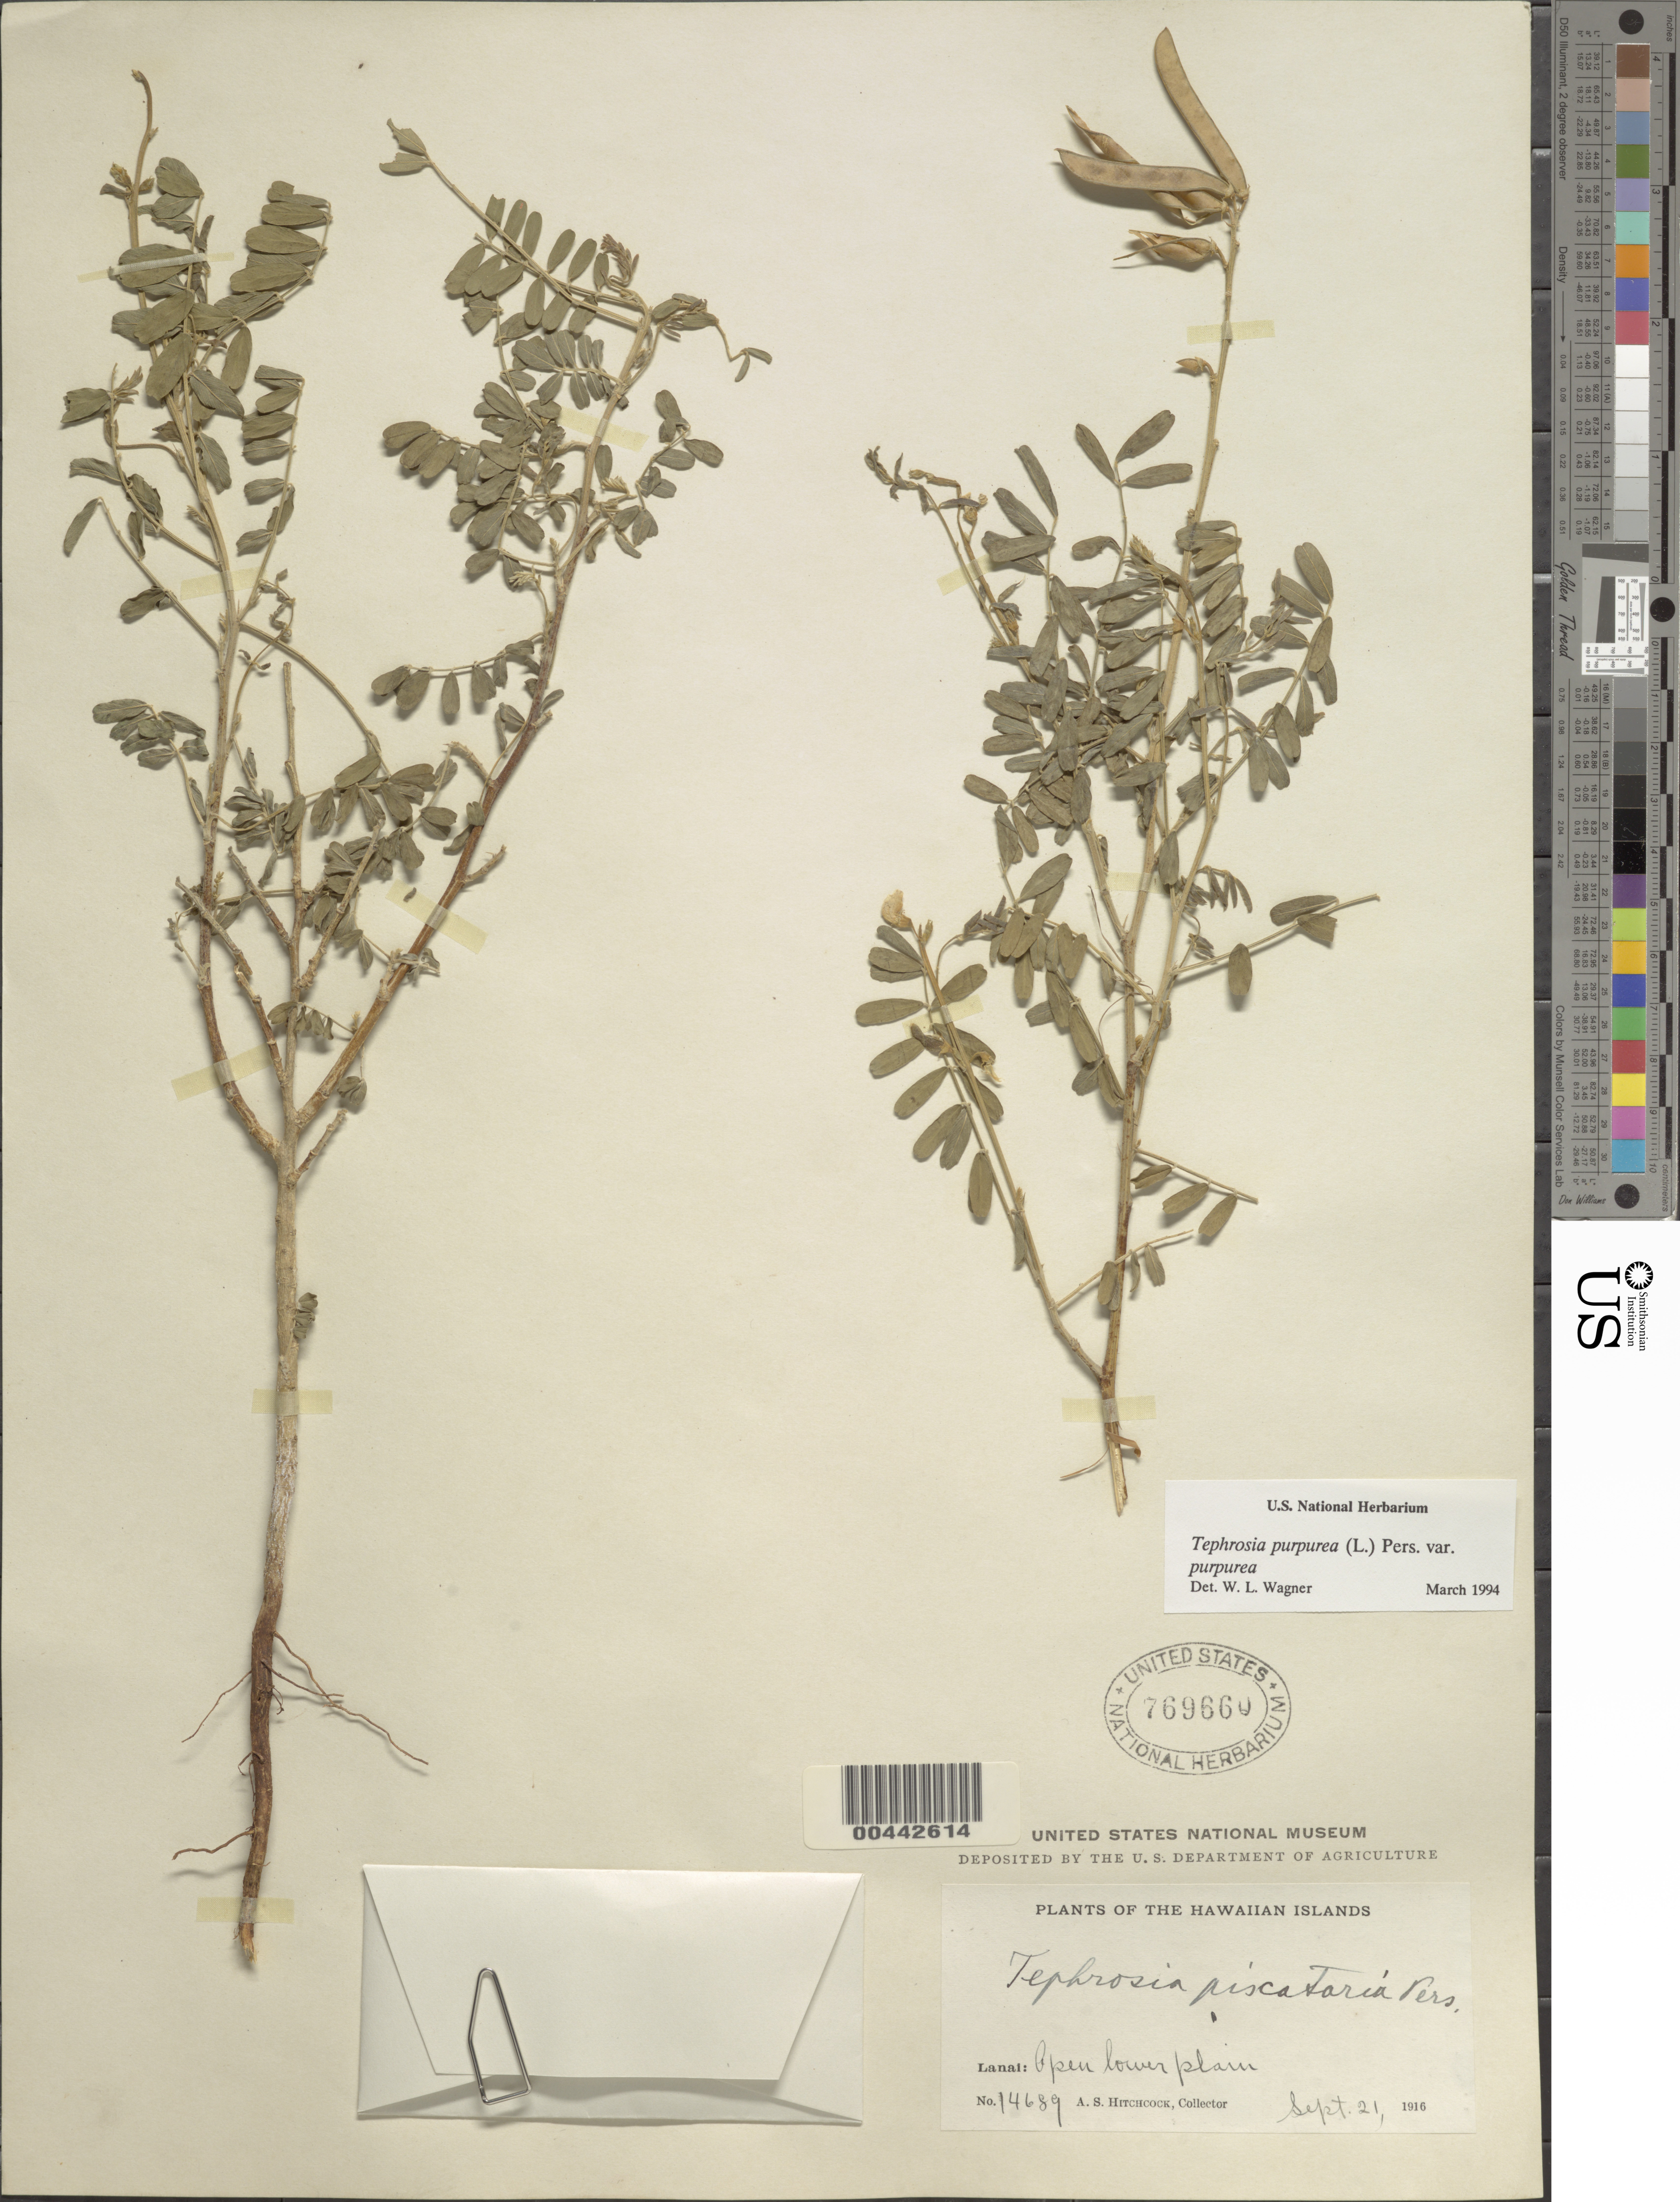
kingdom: Plantae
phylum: Tracheophyta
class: Magnoliopsida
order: Fabales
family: Fabaceae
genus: Tephrosia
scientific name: Tephrosia purpurea var. purpurea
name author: (L.) Pers.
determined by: Wagner, W. L., (BOT), Smithsonian Institution - National Museum of Natural History (UNITED STATES)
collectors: A. S. Hitchcock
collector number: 14689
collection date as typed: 21 Sep 1916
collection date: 1916-09-21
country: United States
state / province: Hawaii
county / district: Maui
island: Lana'i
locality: Open lower plain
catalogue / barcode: US 769660